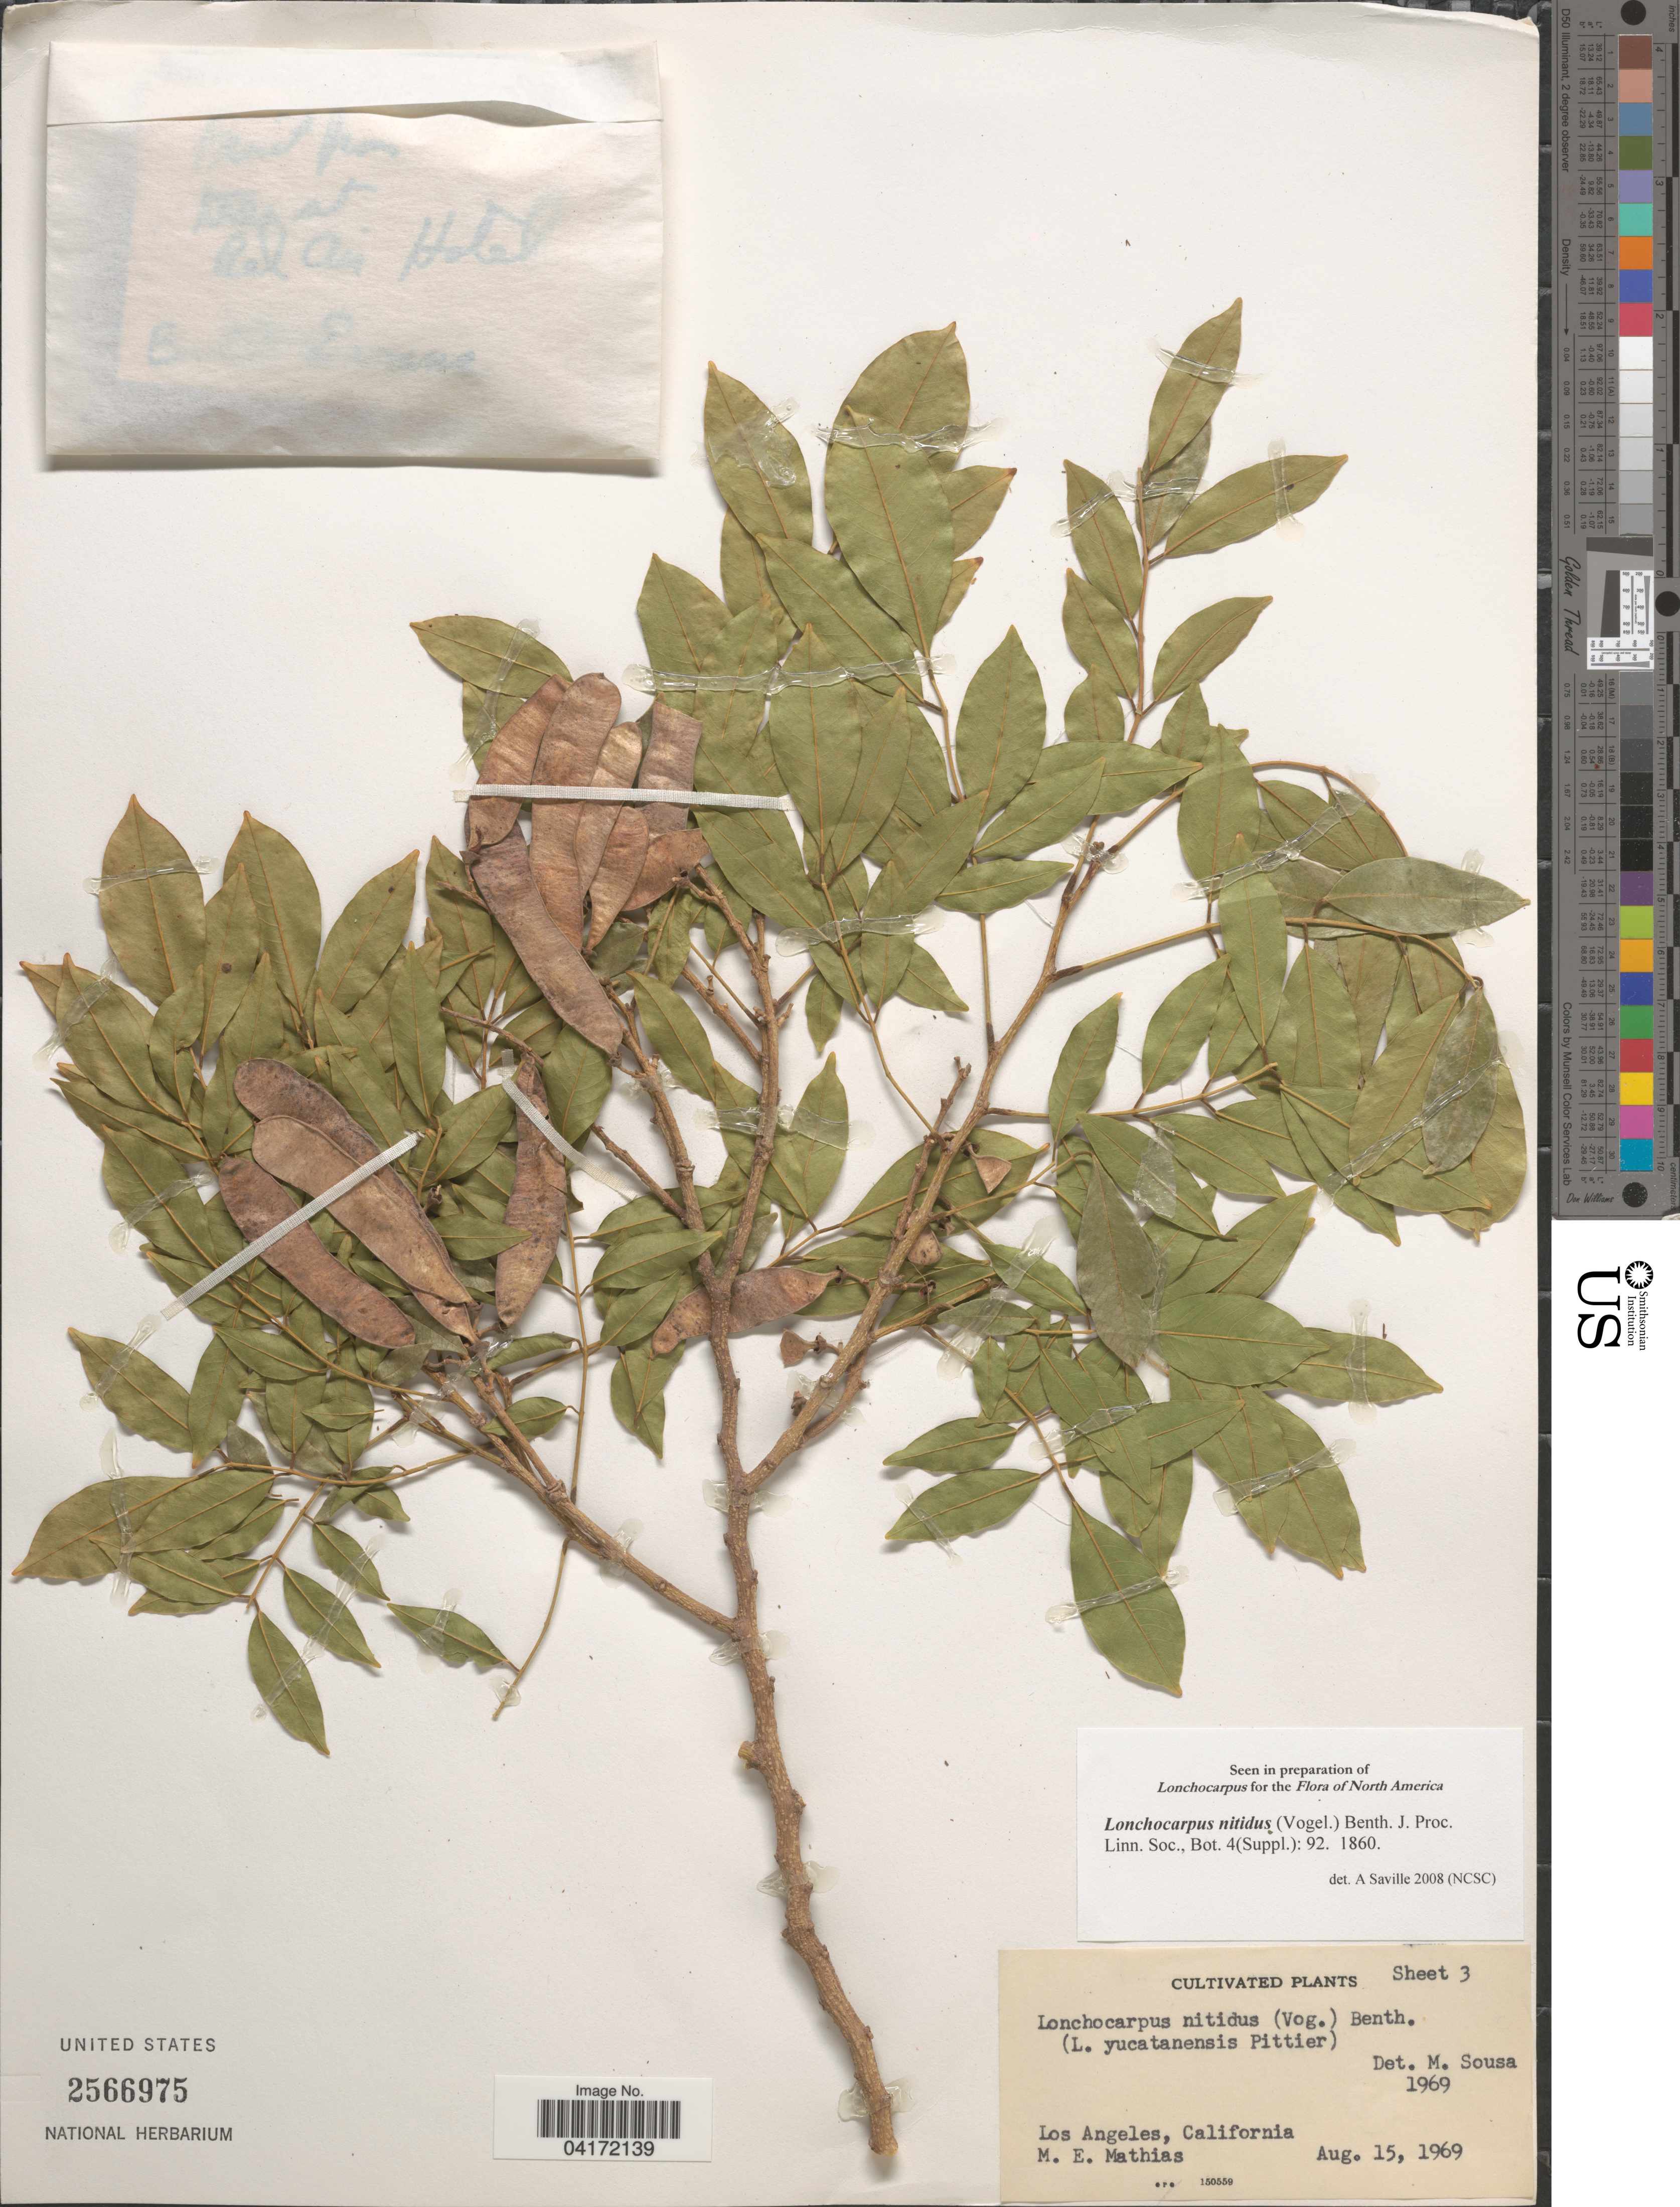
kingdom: Plantae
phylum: Tracheophyta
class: Magnoliopsida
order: Fabales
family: Fabaceae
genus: Lonchocarpus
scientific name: Lonchocarpus nitidus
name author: (Vogel) Benth.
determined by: Saville, A.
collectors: M. E. Mathias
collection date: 1969-08-15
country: United States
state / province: California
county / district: Los Angeles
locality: Cultivated. Los Angeles.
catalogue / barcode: US 2566975